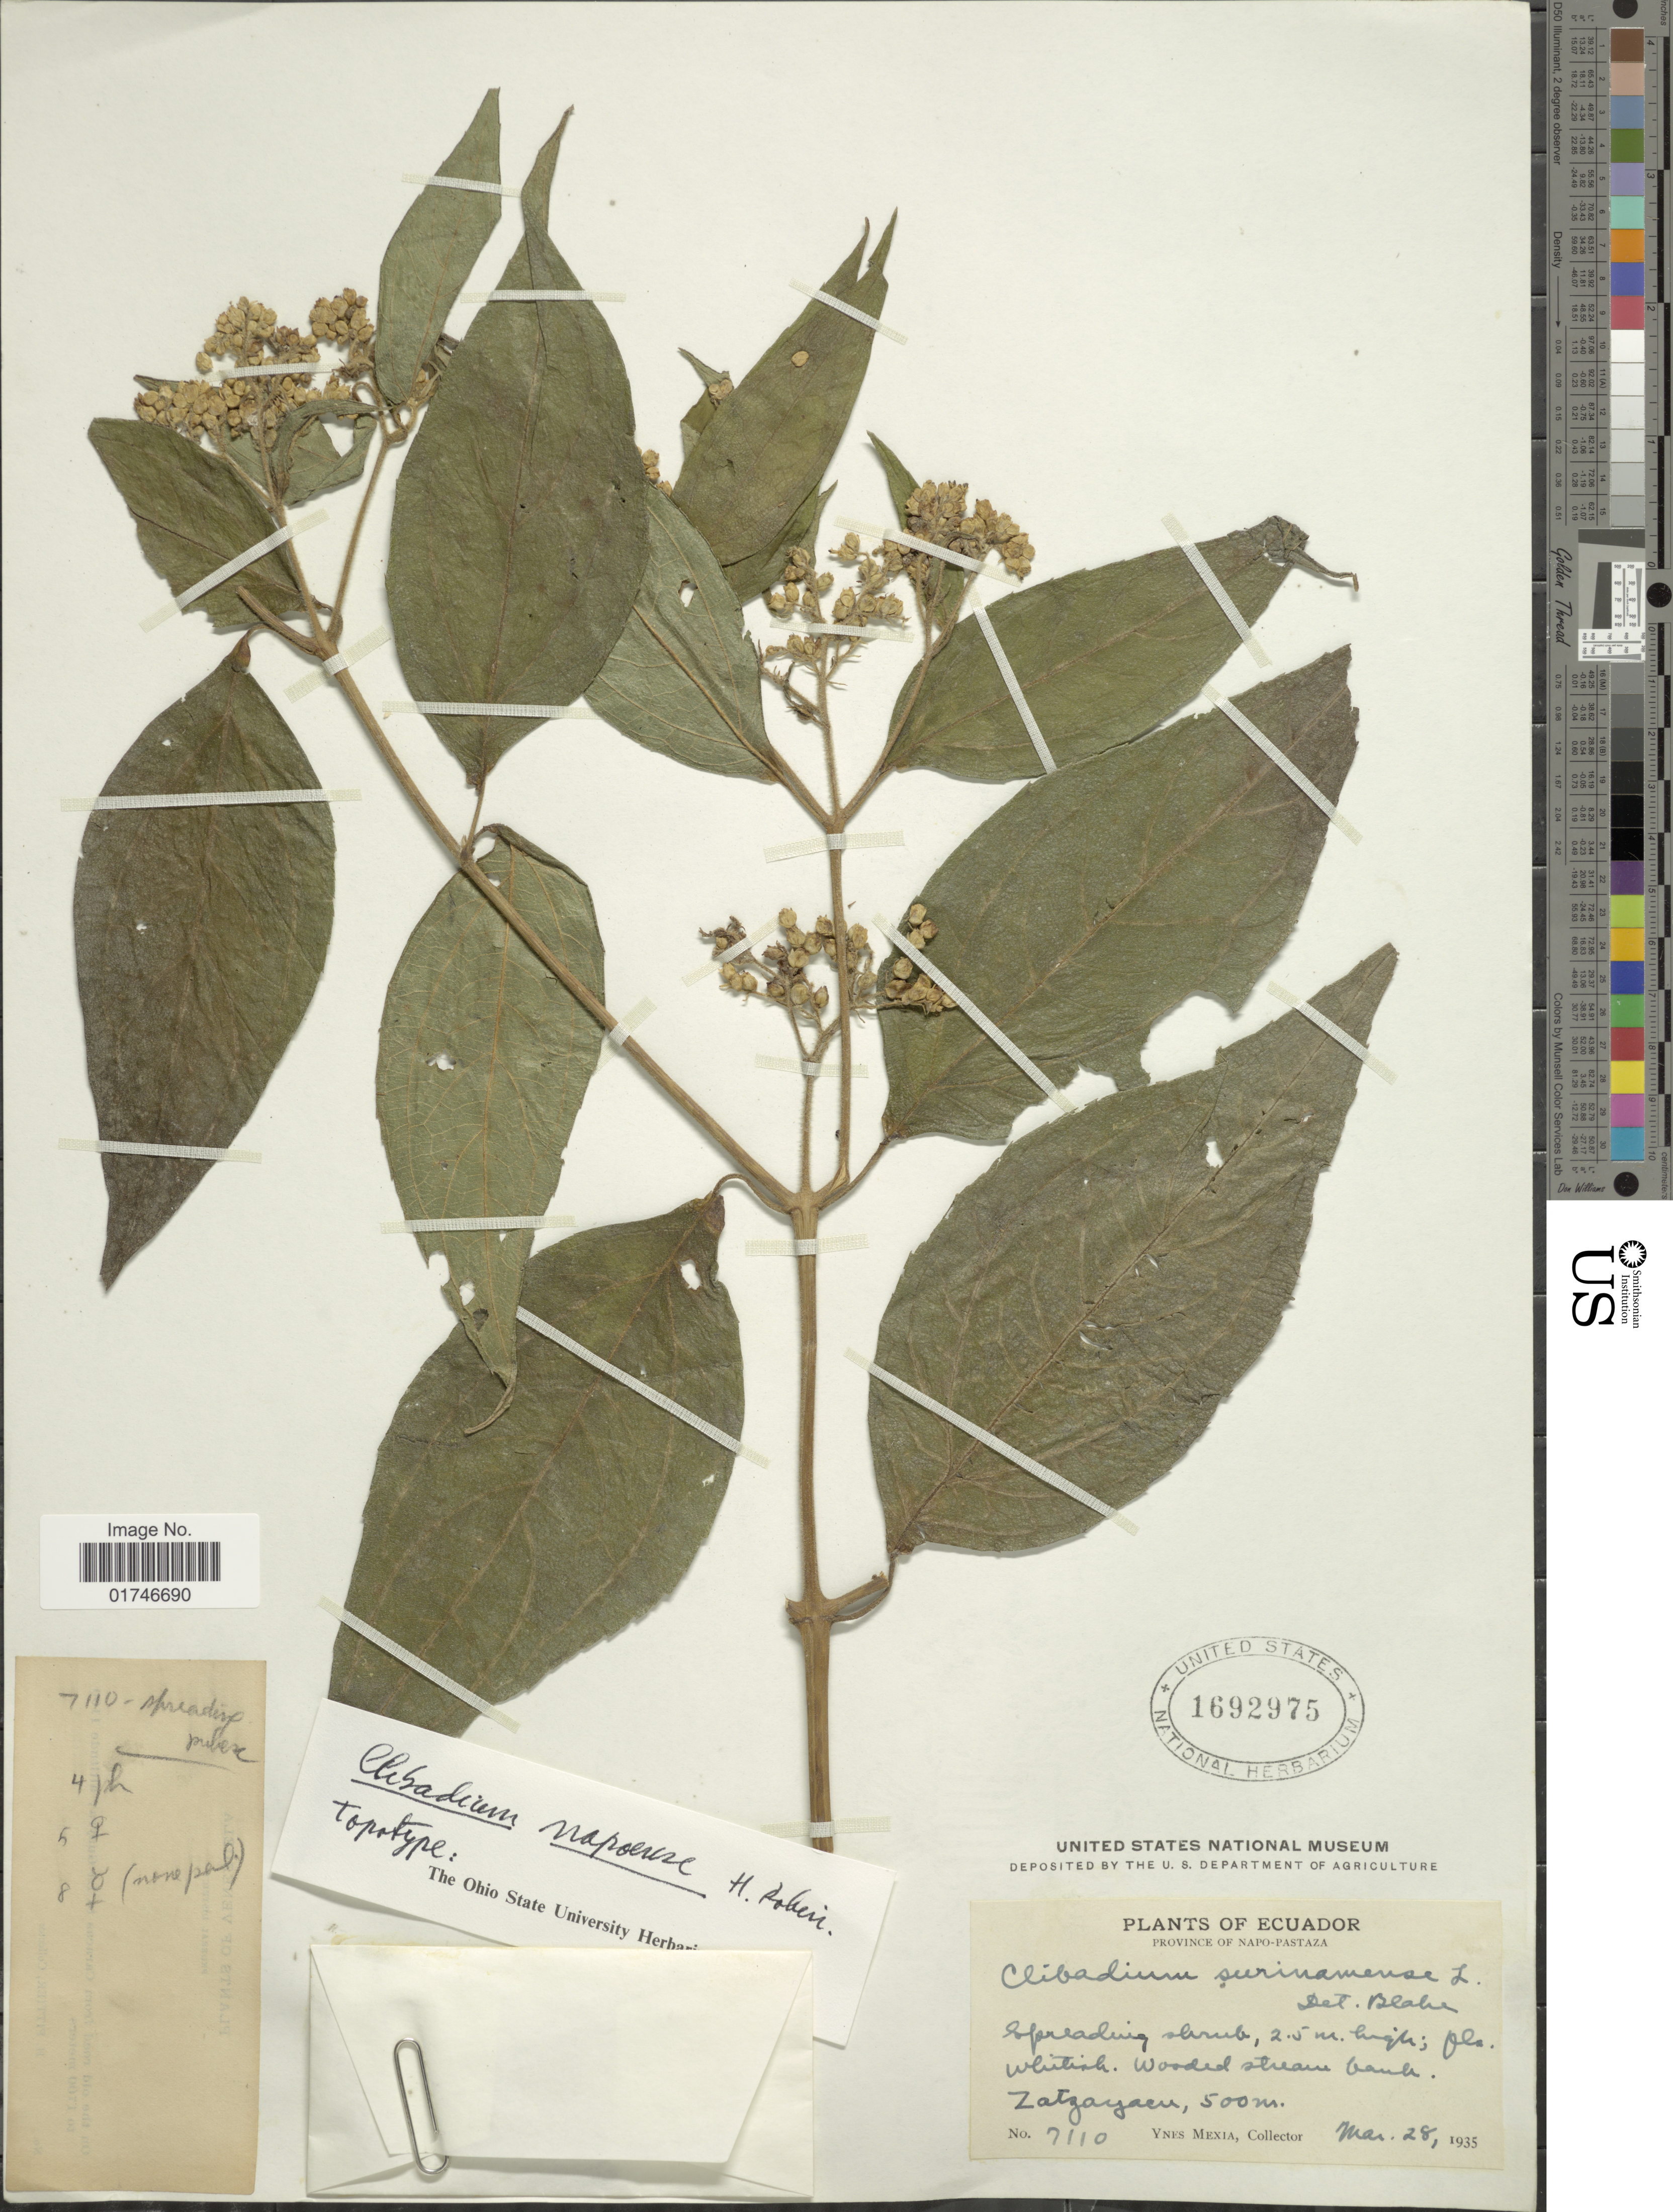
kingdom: Plantae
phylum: Tracheophyta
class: Magnoliopsida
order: Asterales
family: Asteraceae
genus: Clibadium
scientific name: Clibadium napoense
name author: H. Rob.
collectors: Y. Mexia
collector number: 7110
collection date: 1935-03-28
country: Ecuador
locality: Province of Napo-Pastaza. Zatzayacu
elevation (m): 500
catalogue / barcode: US 1692975